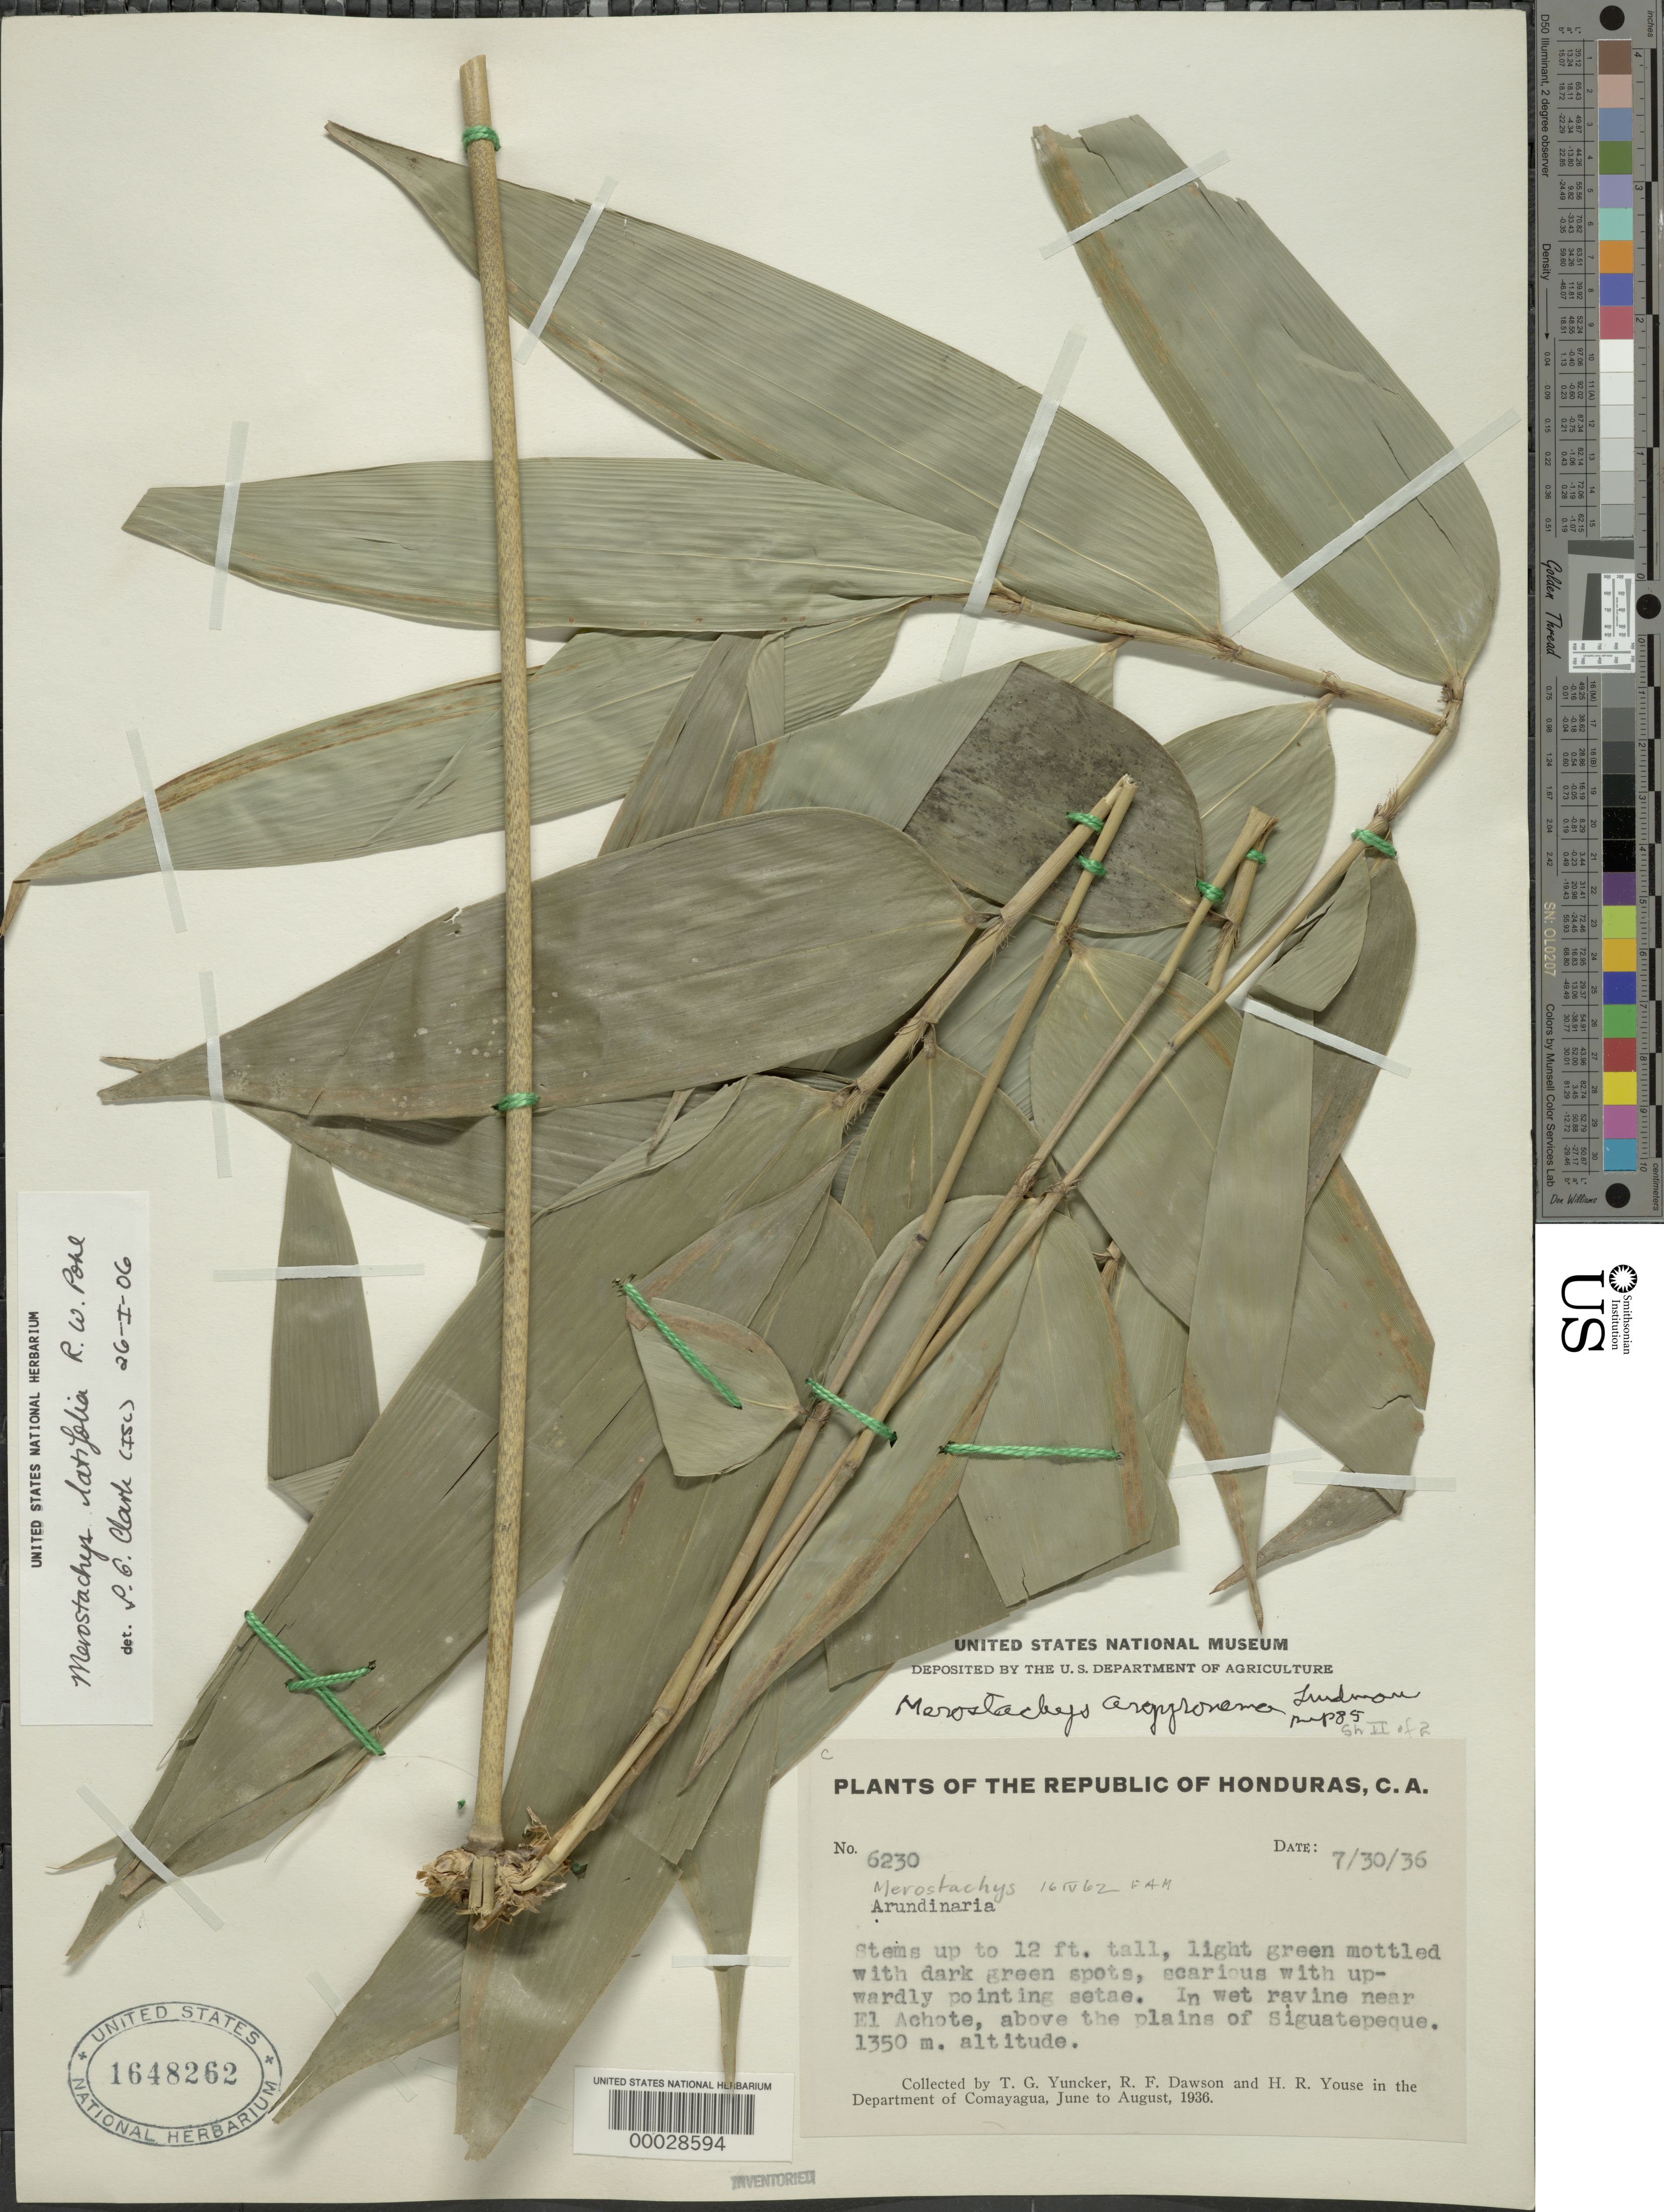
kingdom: Plantae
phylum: Tracheophyta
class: Liliopsida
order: Poales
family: Poaceae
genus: Merostachys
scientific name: Merostachys latifolia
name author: R.W. Pohl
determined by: Clark, Lynn G., (ISC), Iowa State University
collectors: T. G. Yuncker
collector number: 6230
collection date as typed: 30 Jul 1936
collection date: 1936-07-30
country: Honduras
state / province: Comayagua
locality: El Achote, Siguatepeque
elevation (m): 1350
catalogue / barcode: US 1648262